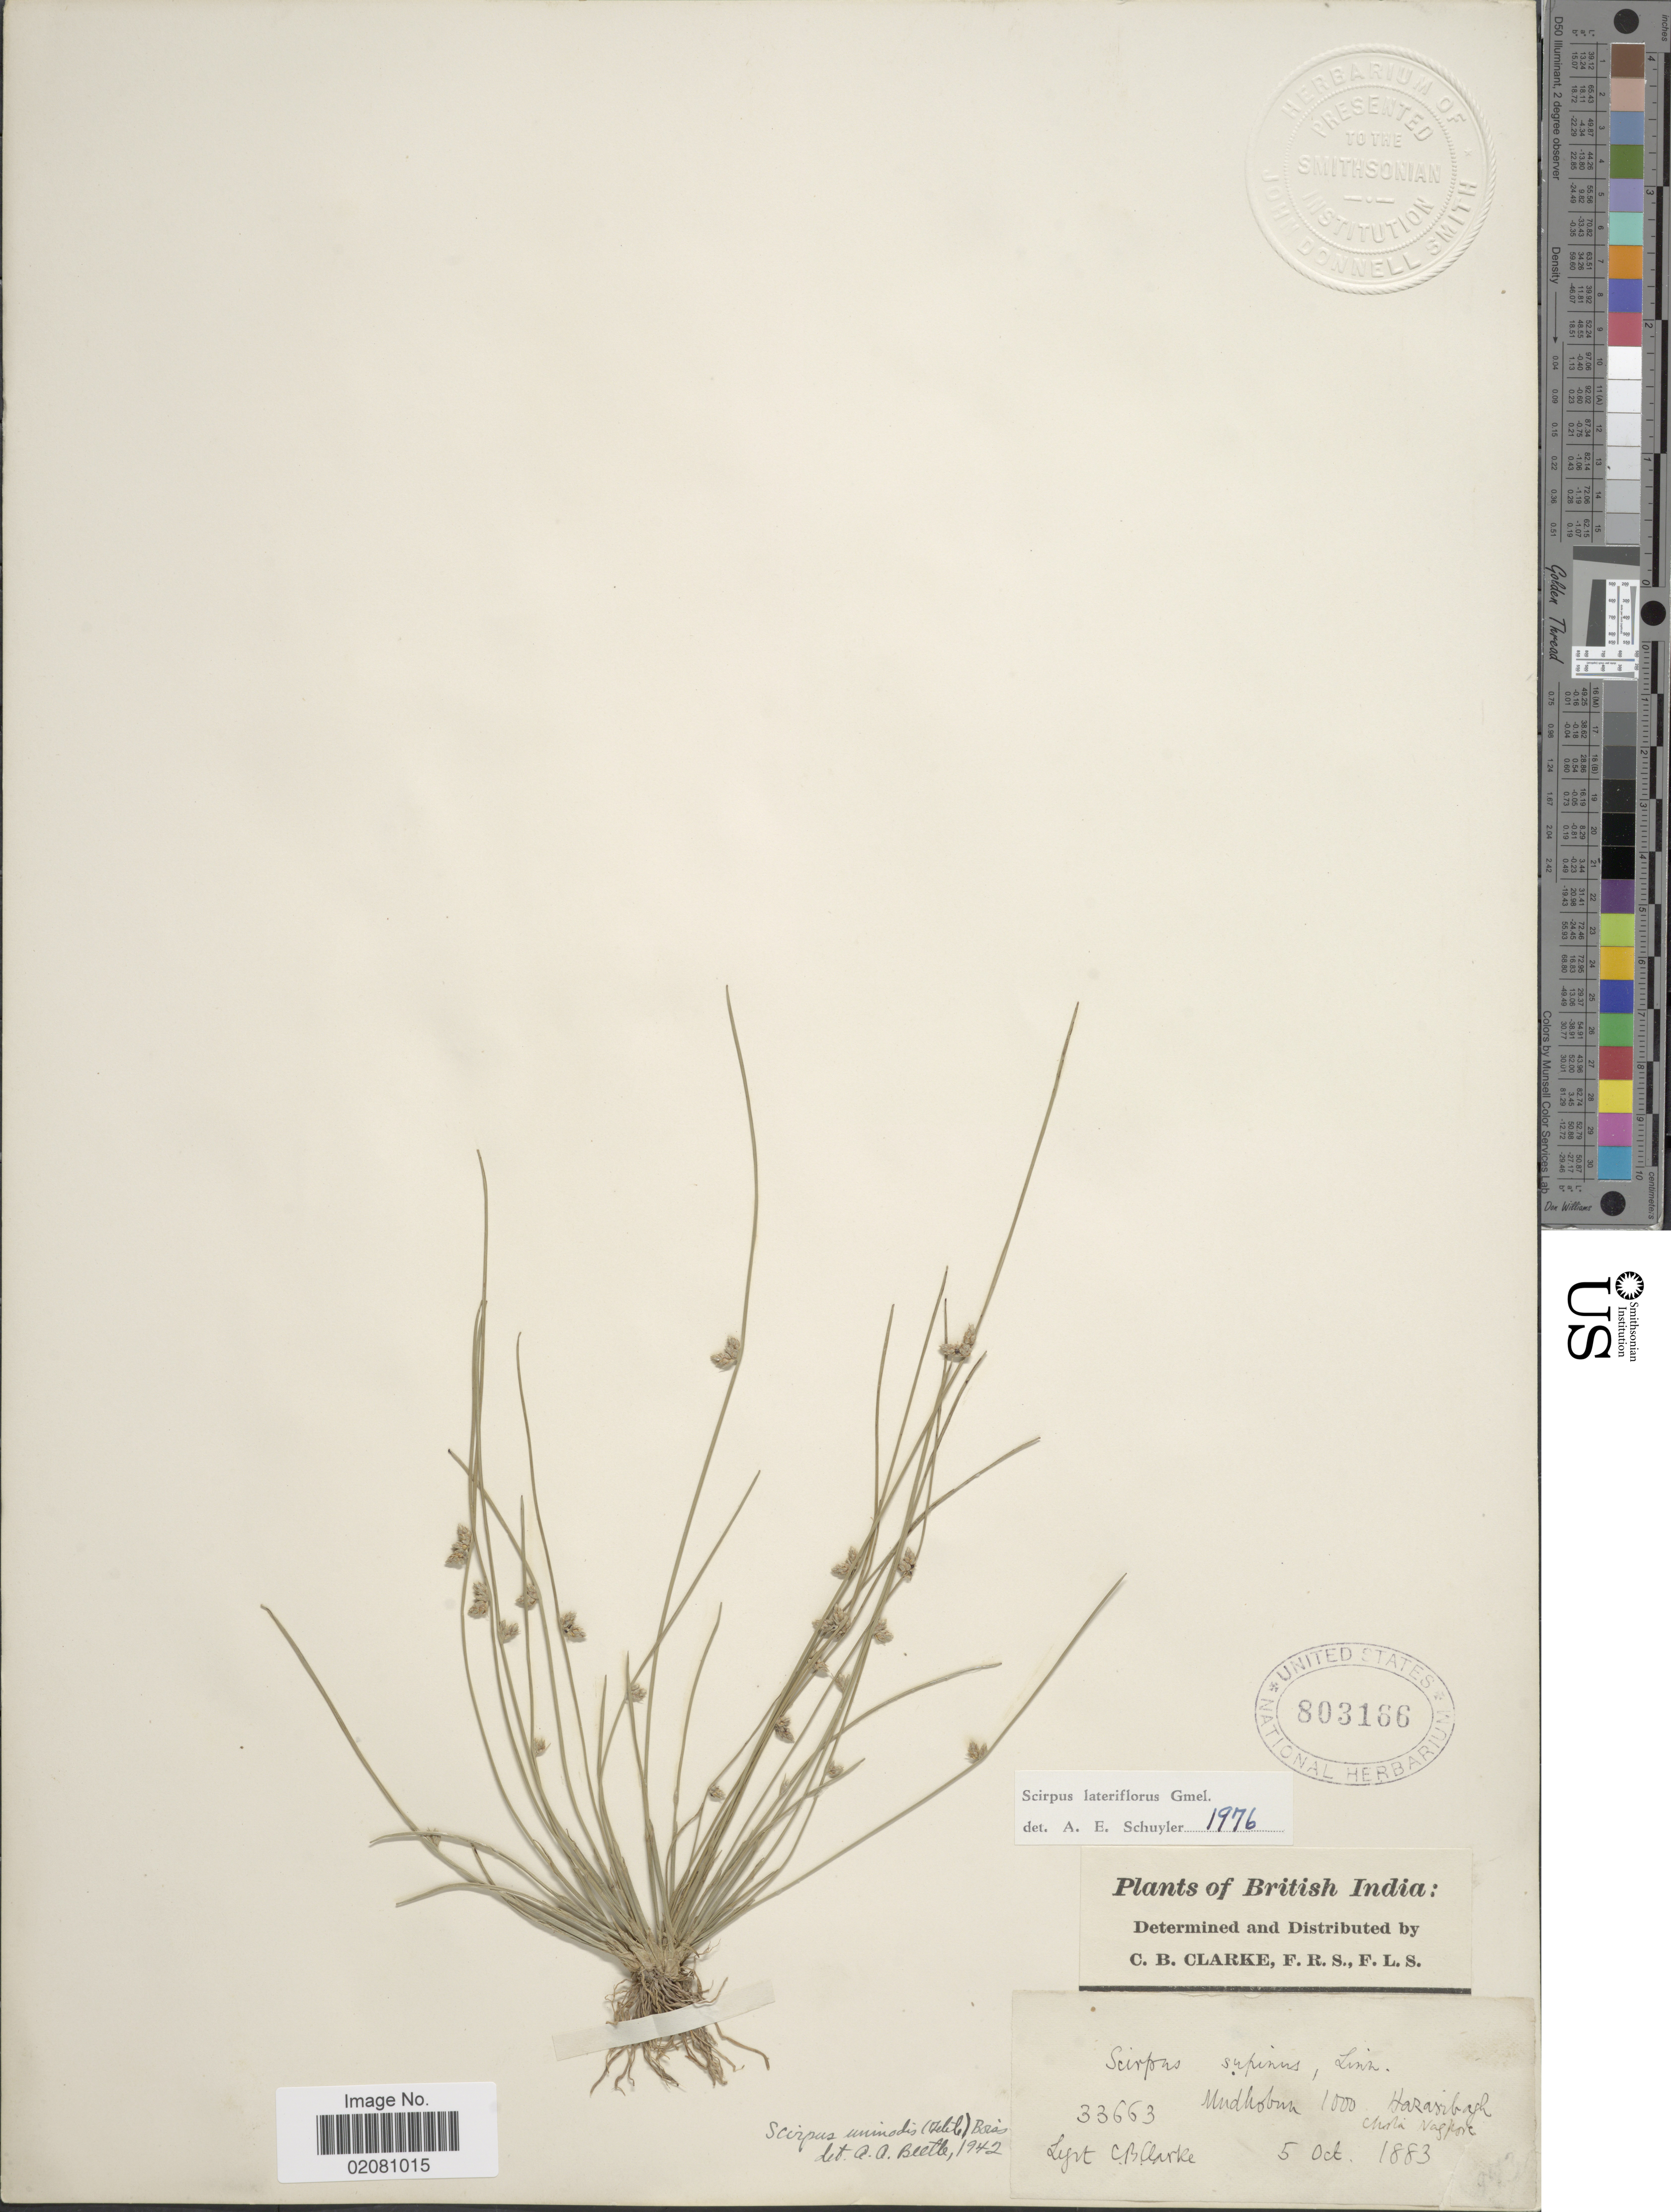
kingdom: Plantae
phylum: Tracheophyta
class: Liliopsida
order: Poales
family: Cyperaceae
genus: Schoenoplectus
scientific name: Schoenoplectus lateriflorus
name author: (J.F. Gmel.)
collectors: C. B. Clarke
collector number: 33663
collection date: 1883-10-05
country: India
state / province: Jharkhand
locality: British India. Mudhobun [interpreted] Hazaribagh Chota Nagpore.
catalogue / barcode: US 803166